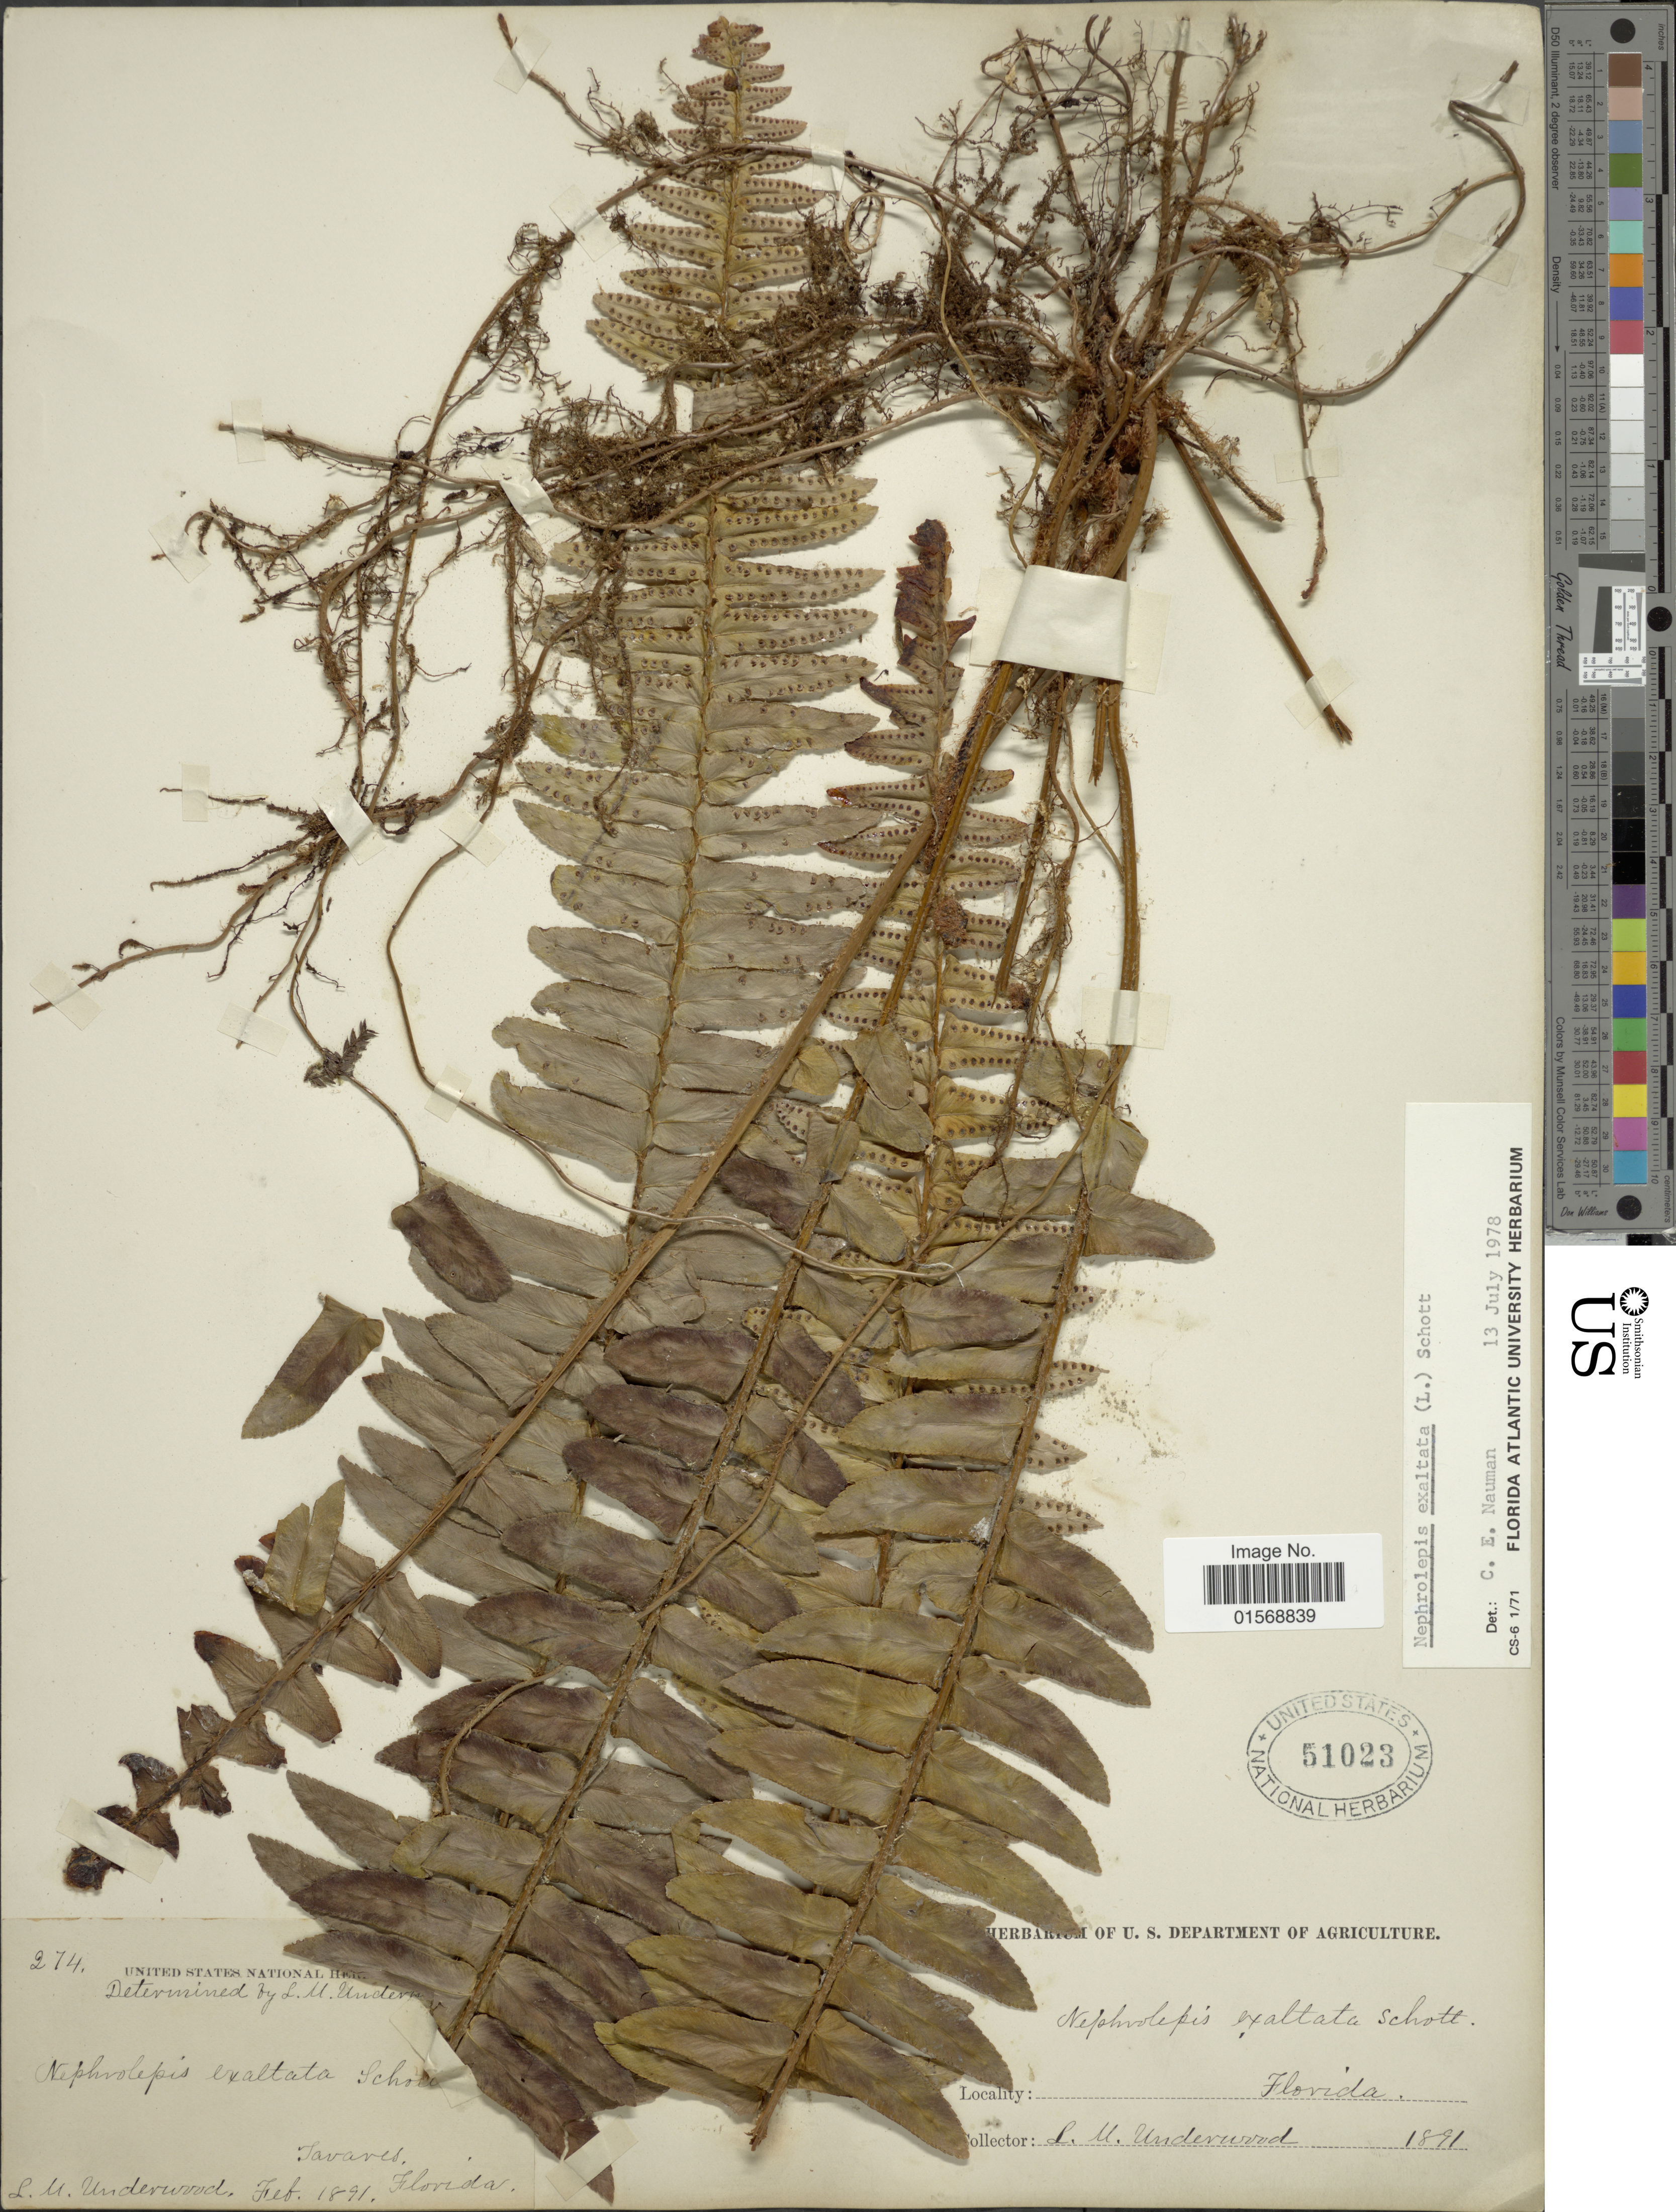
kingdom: Plantae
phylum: Tracheophyta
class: Polypodiopsida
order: Polypodiales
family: Nephrolepidaceae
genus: Nephrolepis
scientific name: Nephrolepis exaltata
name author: (L.) Schott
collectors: L. M. Underwood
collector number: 274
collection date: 1891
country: United States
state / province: Florida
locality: Florida. Tavares.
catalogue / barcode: US 51023